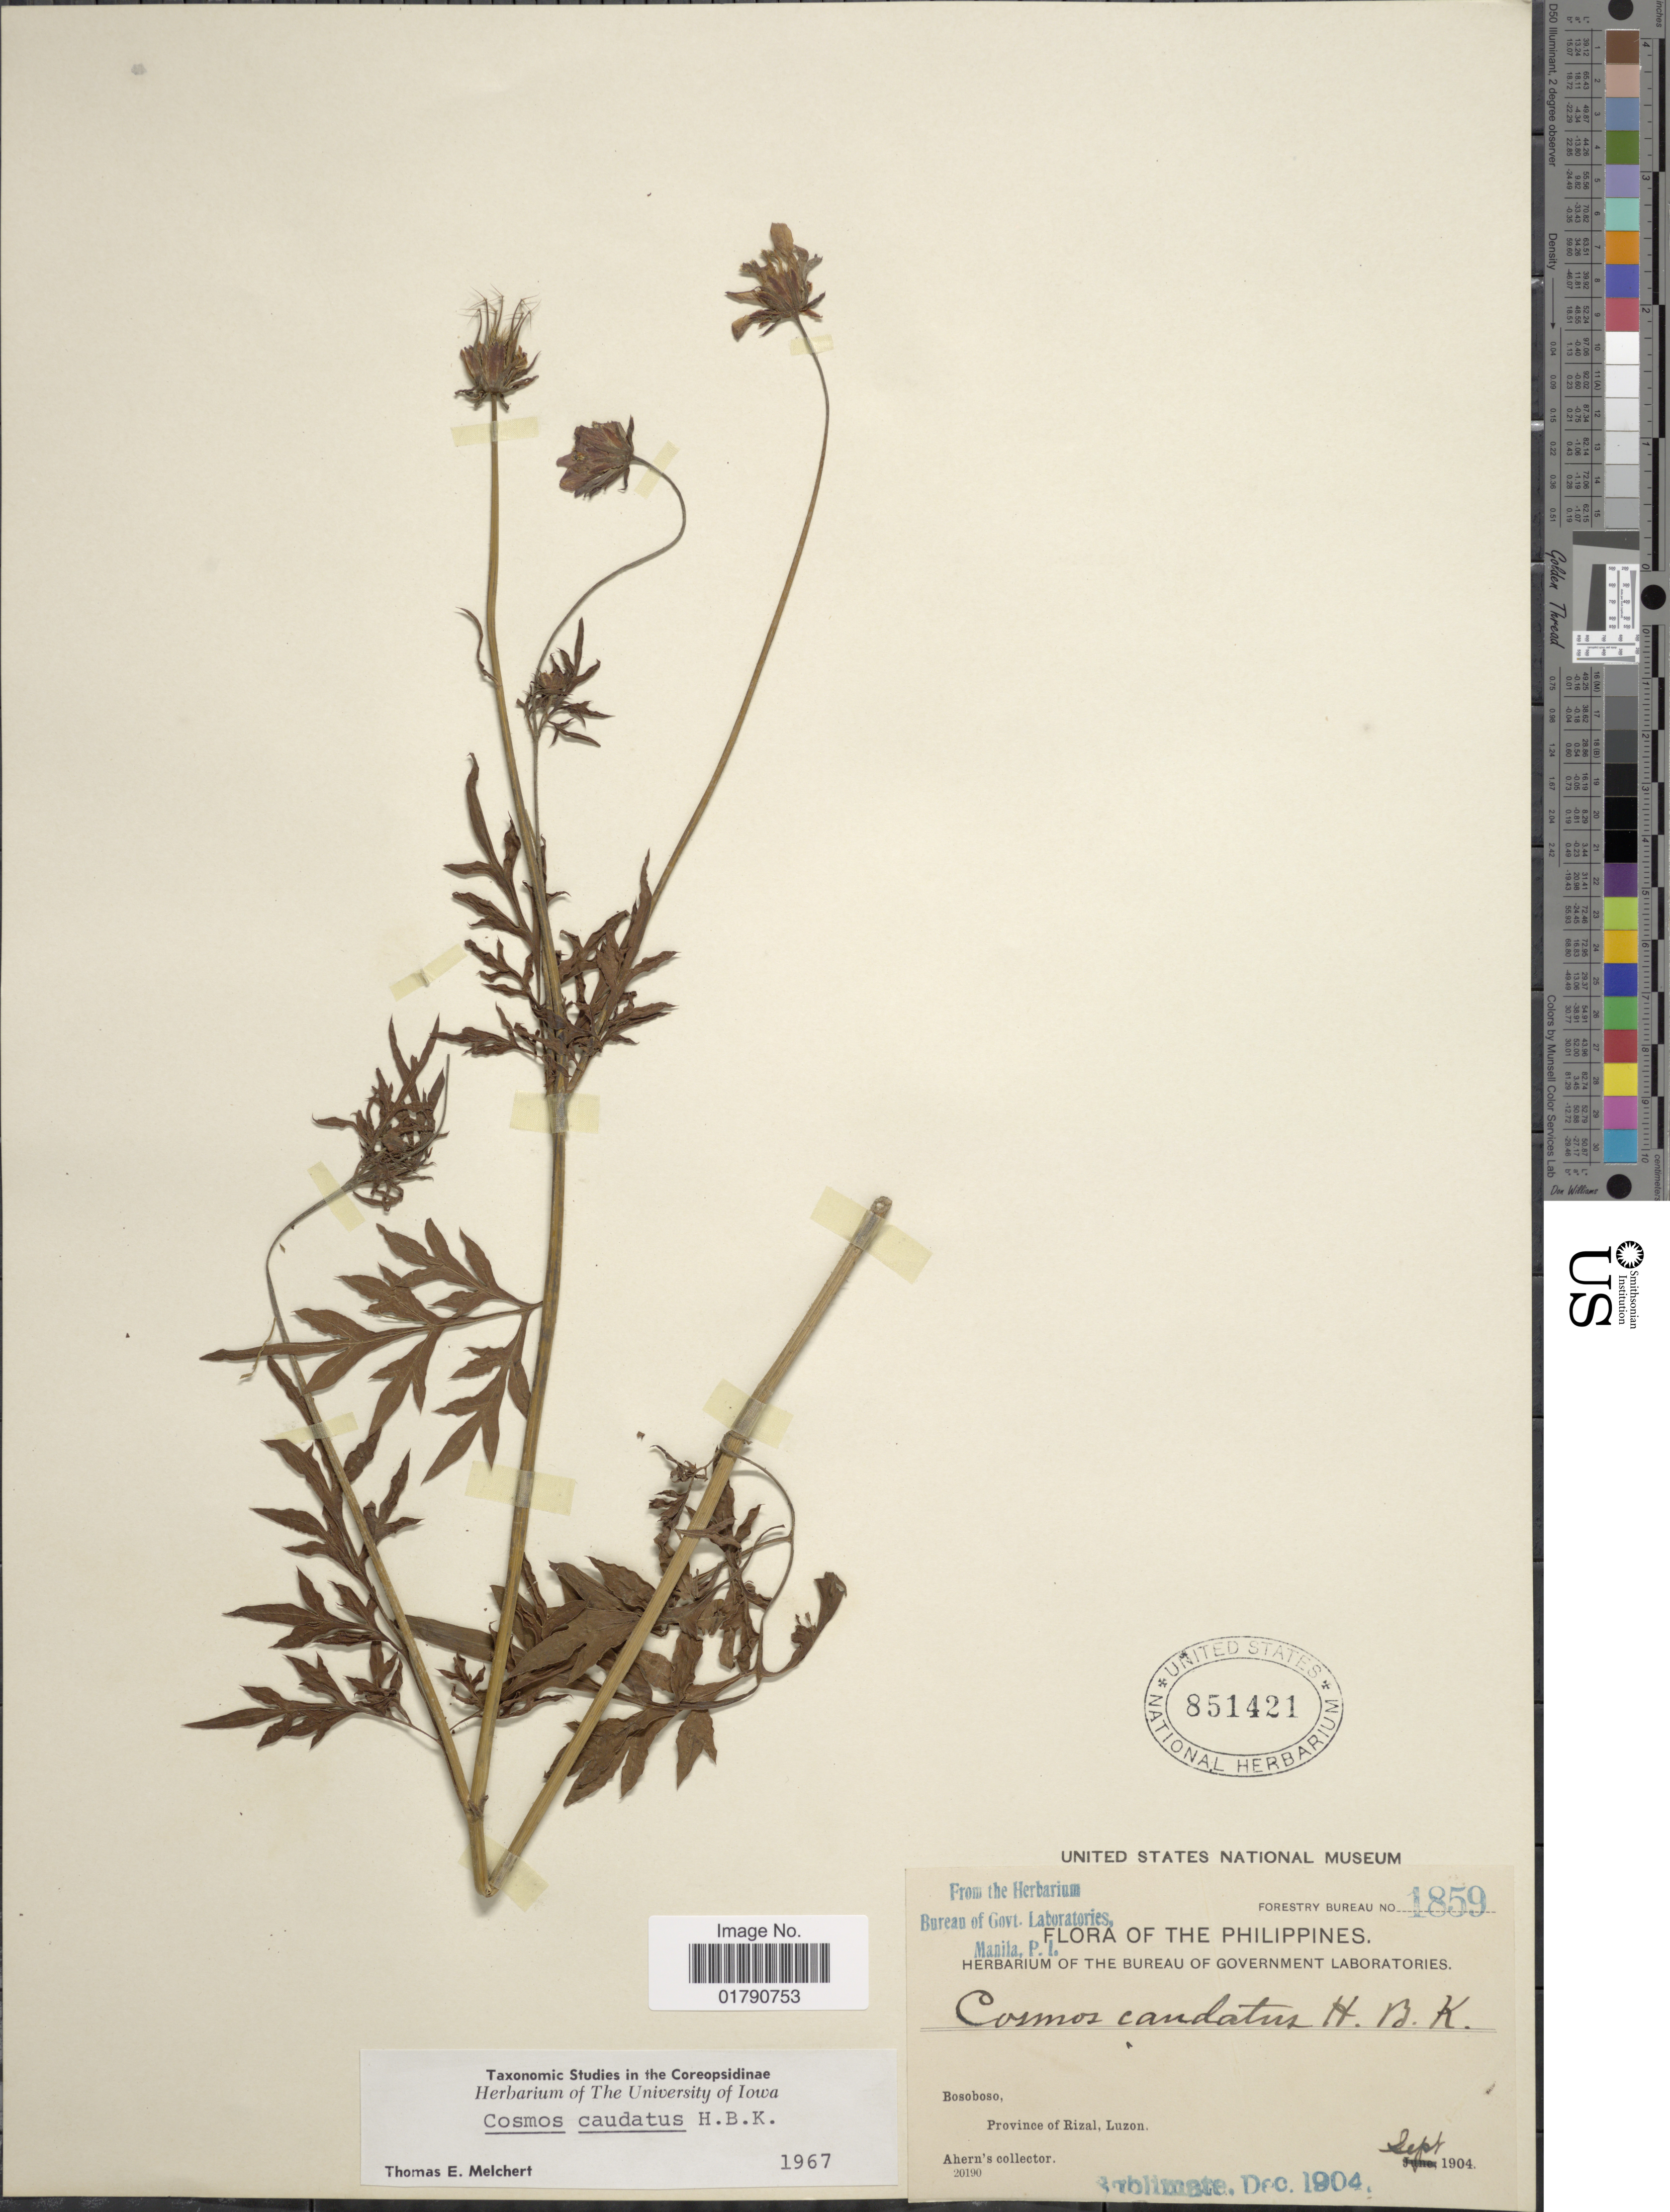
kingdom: Plantae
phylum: Tracheophyta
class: Magnoliopsida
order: Asterales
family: Asteraceae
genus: Cosmos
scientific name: Cosmos caudatus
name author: Kunth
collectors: Ahern's collector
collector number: Forestry Bureau 1859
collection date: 1904-09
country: Philippines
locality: Bosoboso, Province of Rizal, Luzon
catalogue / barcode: US 851421